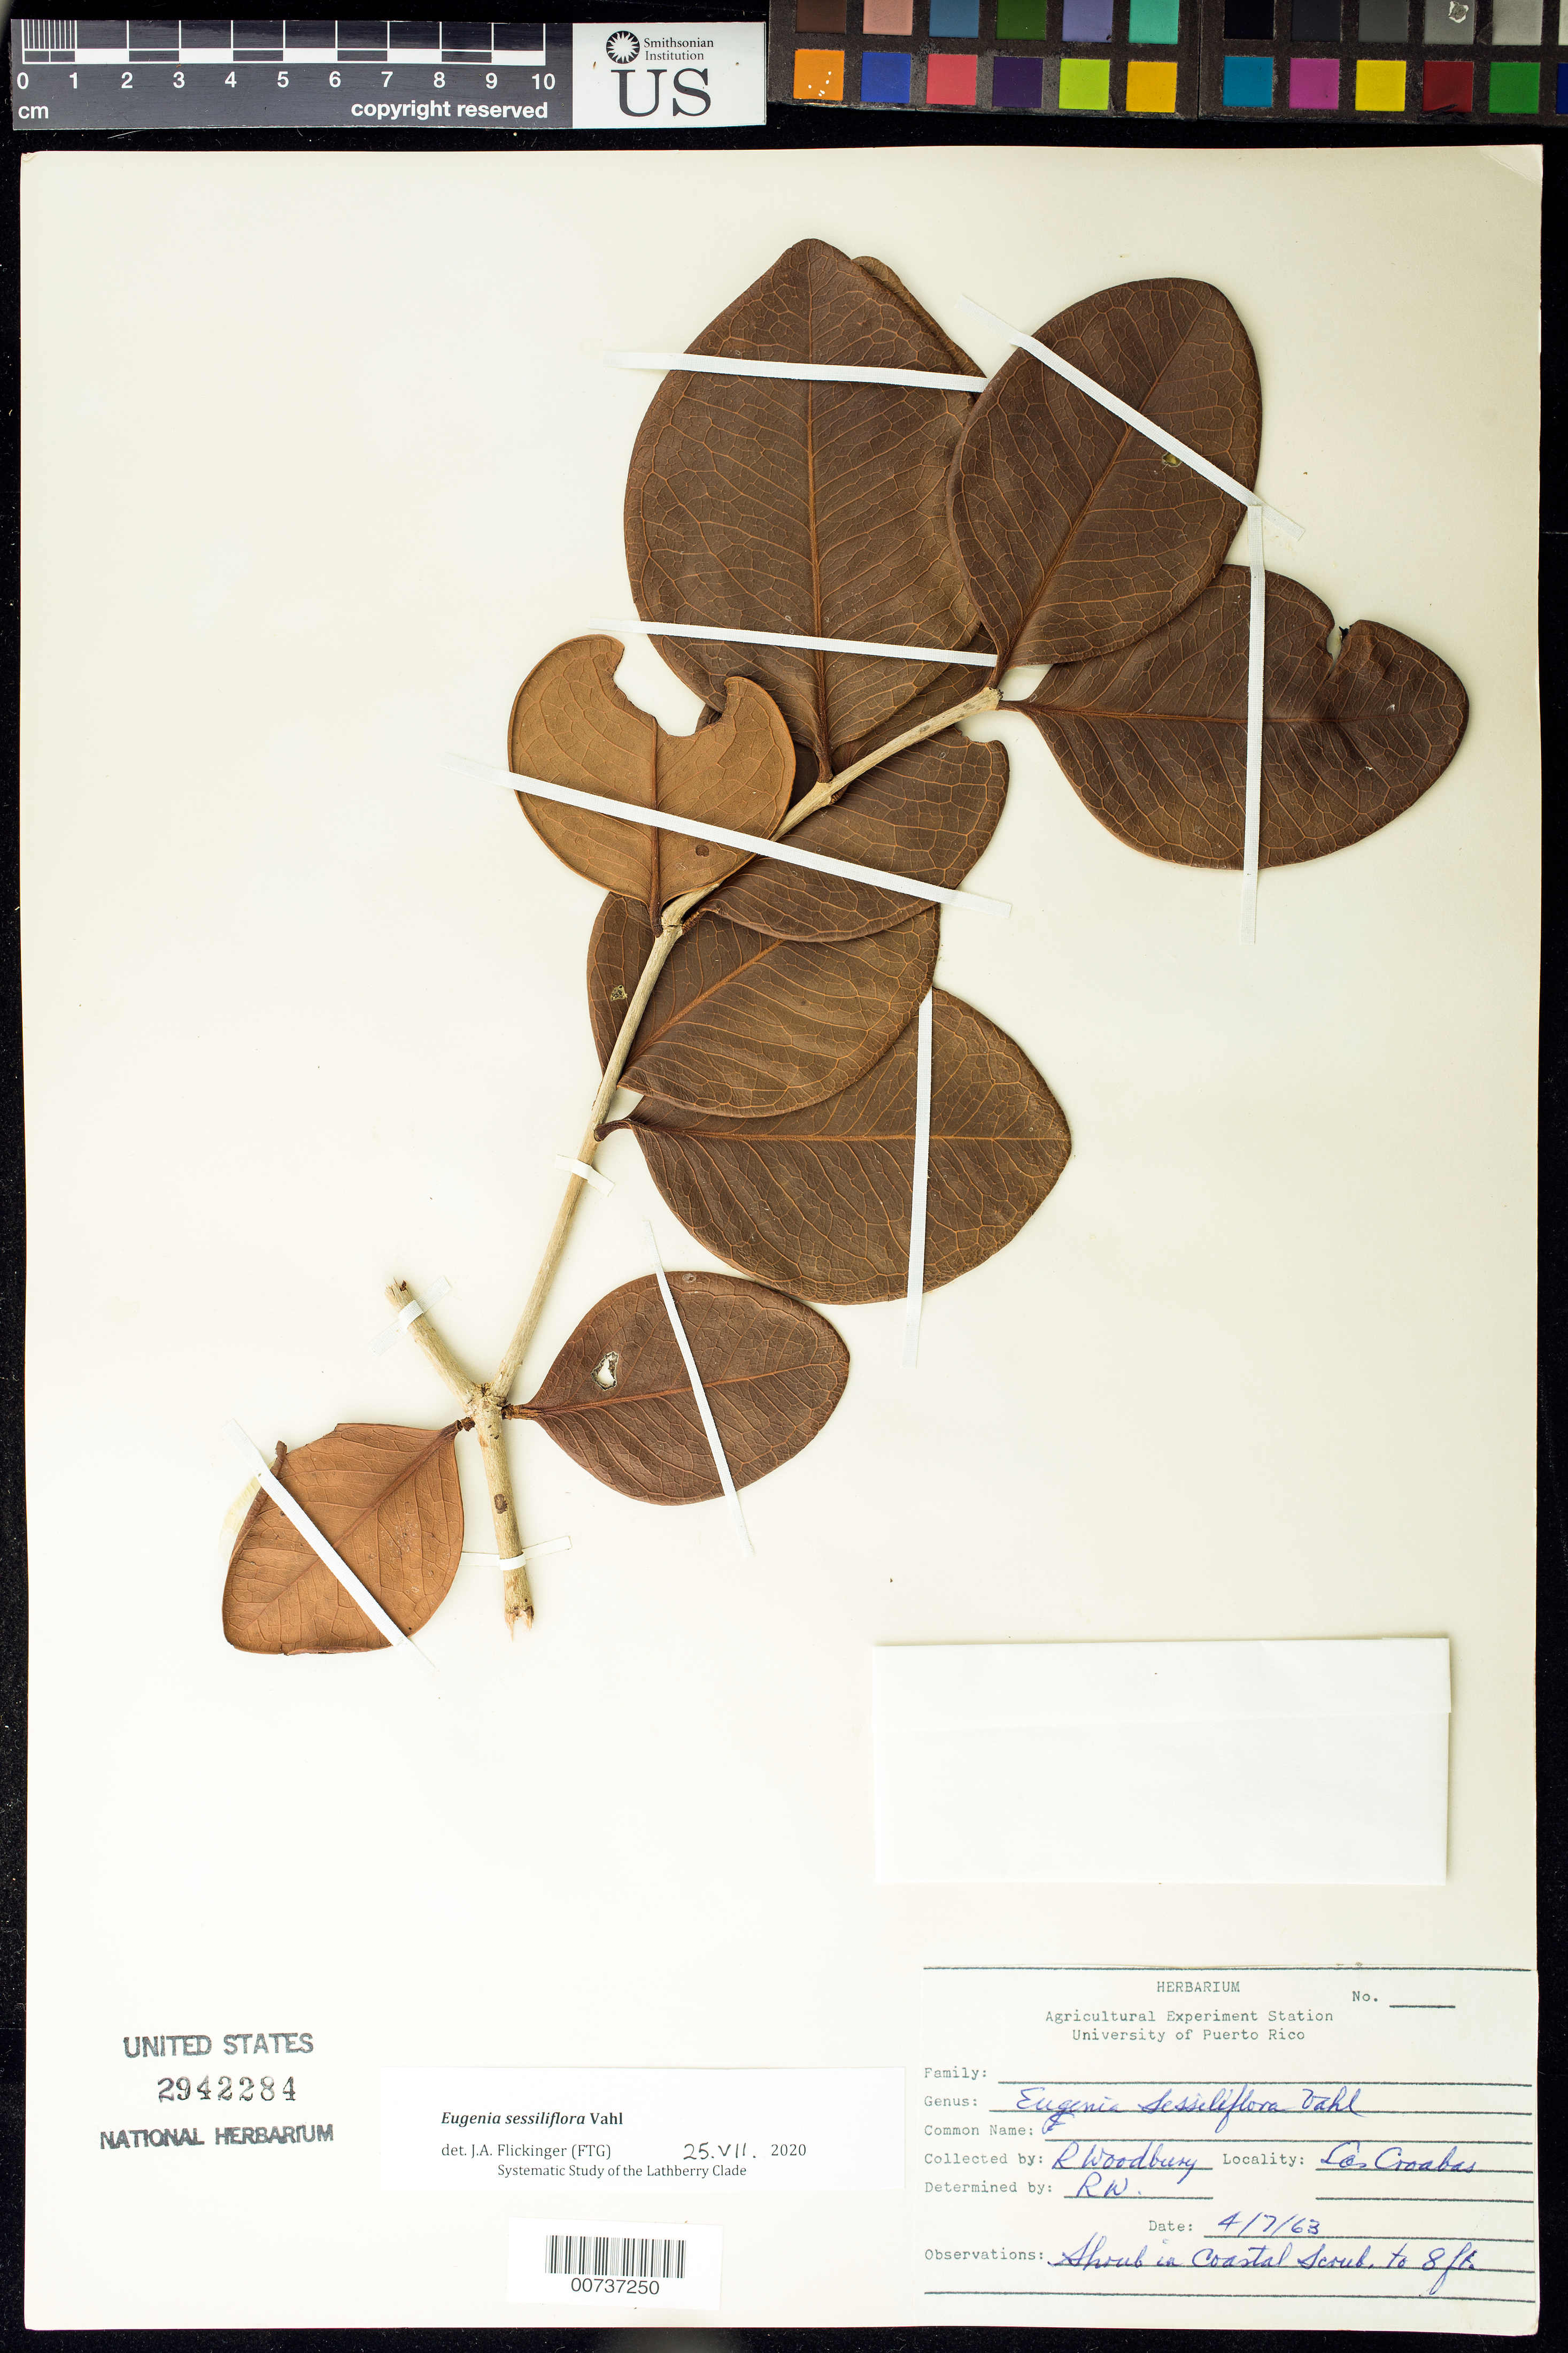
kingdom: Plantae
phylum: Tracheophyta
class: Magnoliopsida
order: Myrtales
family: Myrtaceae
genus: Eugenia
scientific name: Eugenia sessiliflora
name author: Vahl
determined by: Woodbury, R. O.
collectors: R. O. Woodbury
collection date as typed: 07 Apr 1963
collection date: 1963-04-07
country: Puerto Rico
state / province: Fajardo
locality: Las Croabas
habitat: Coastal scrub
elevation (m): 2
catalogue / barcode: US 2942284